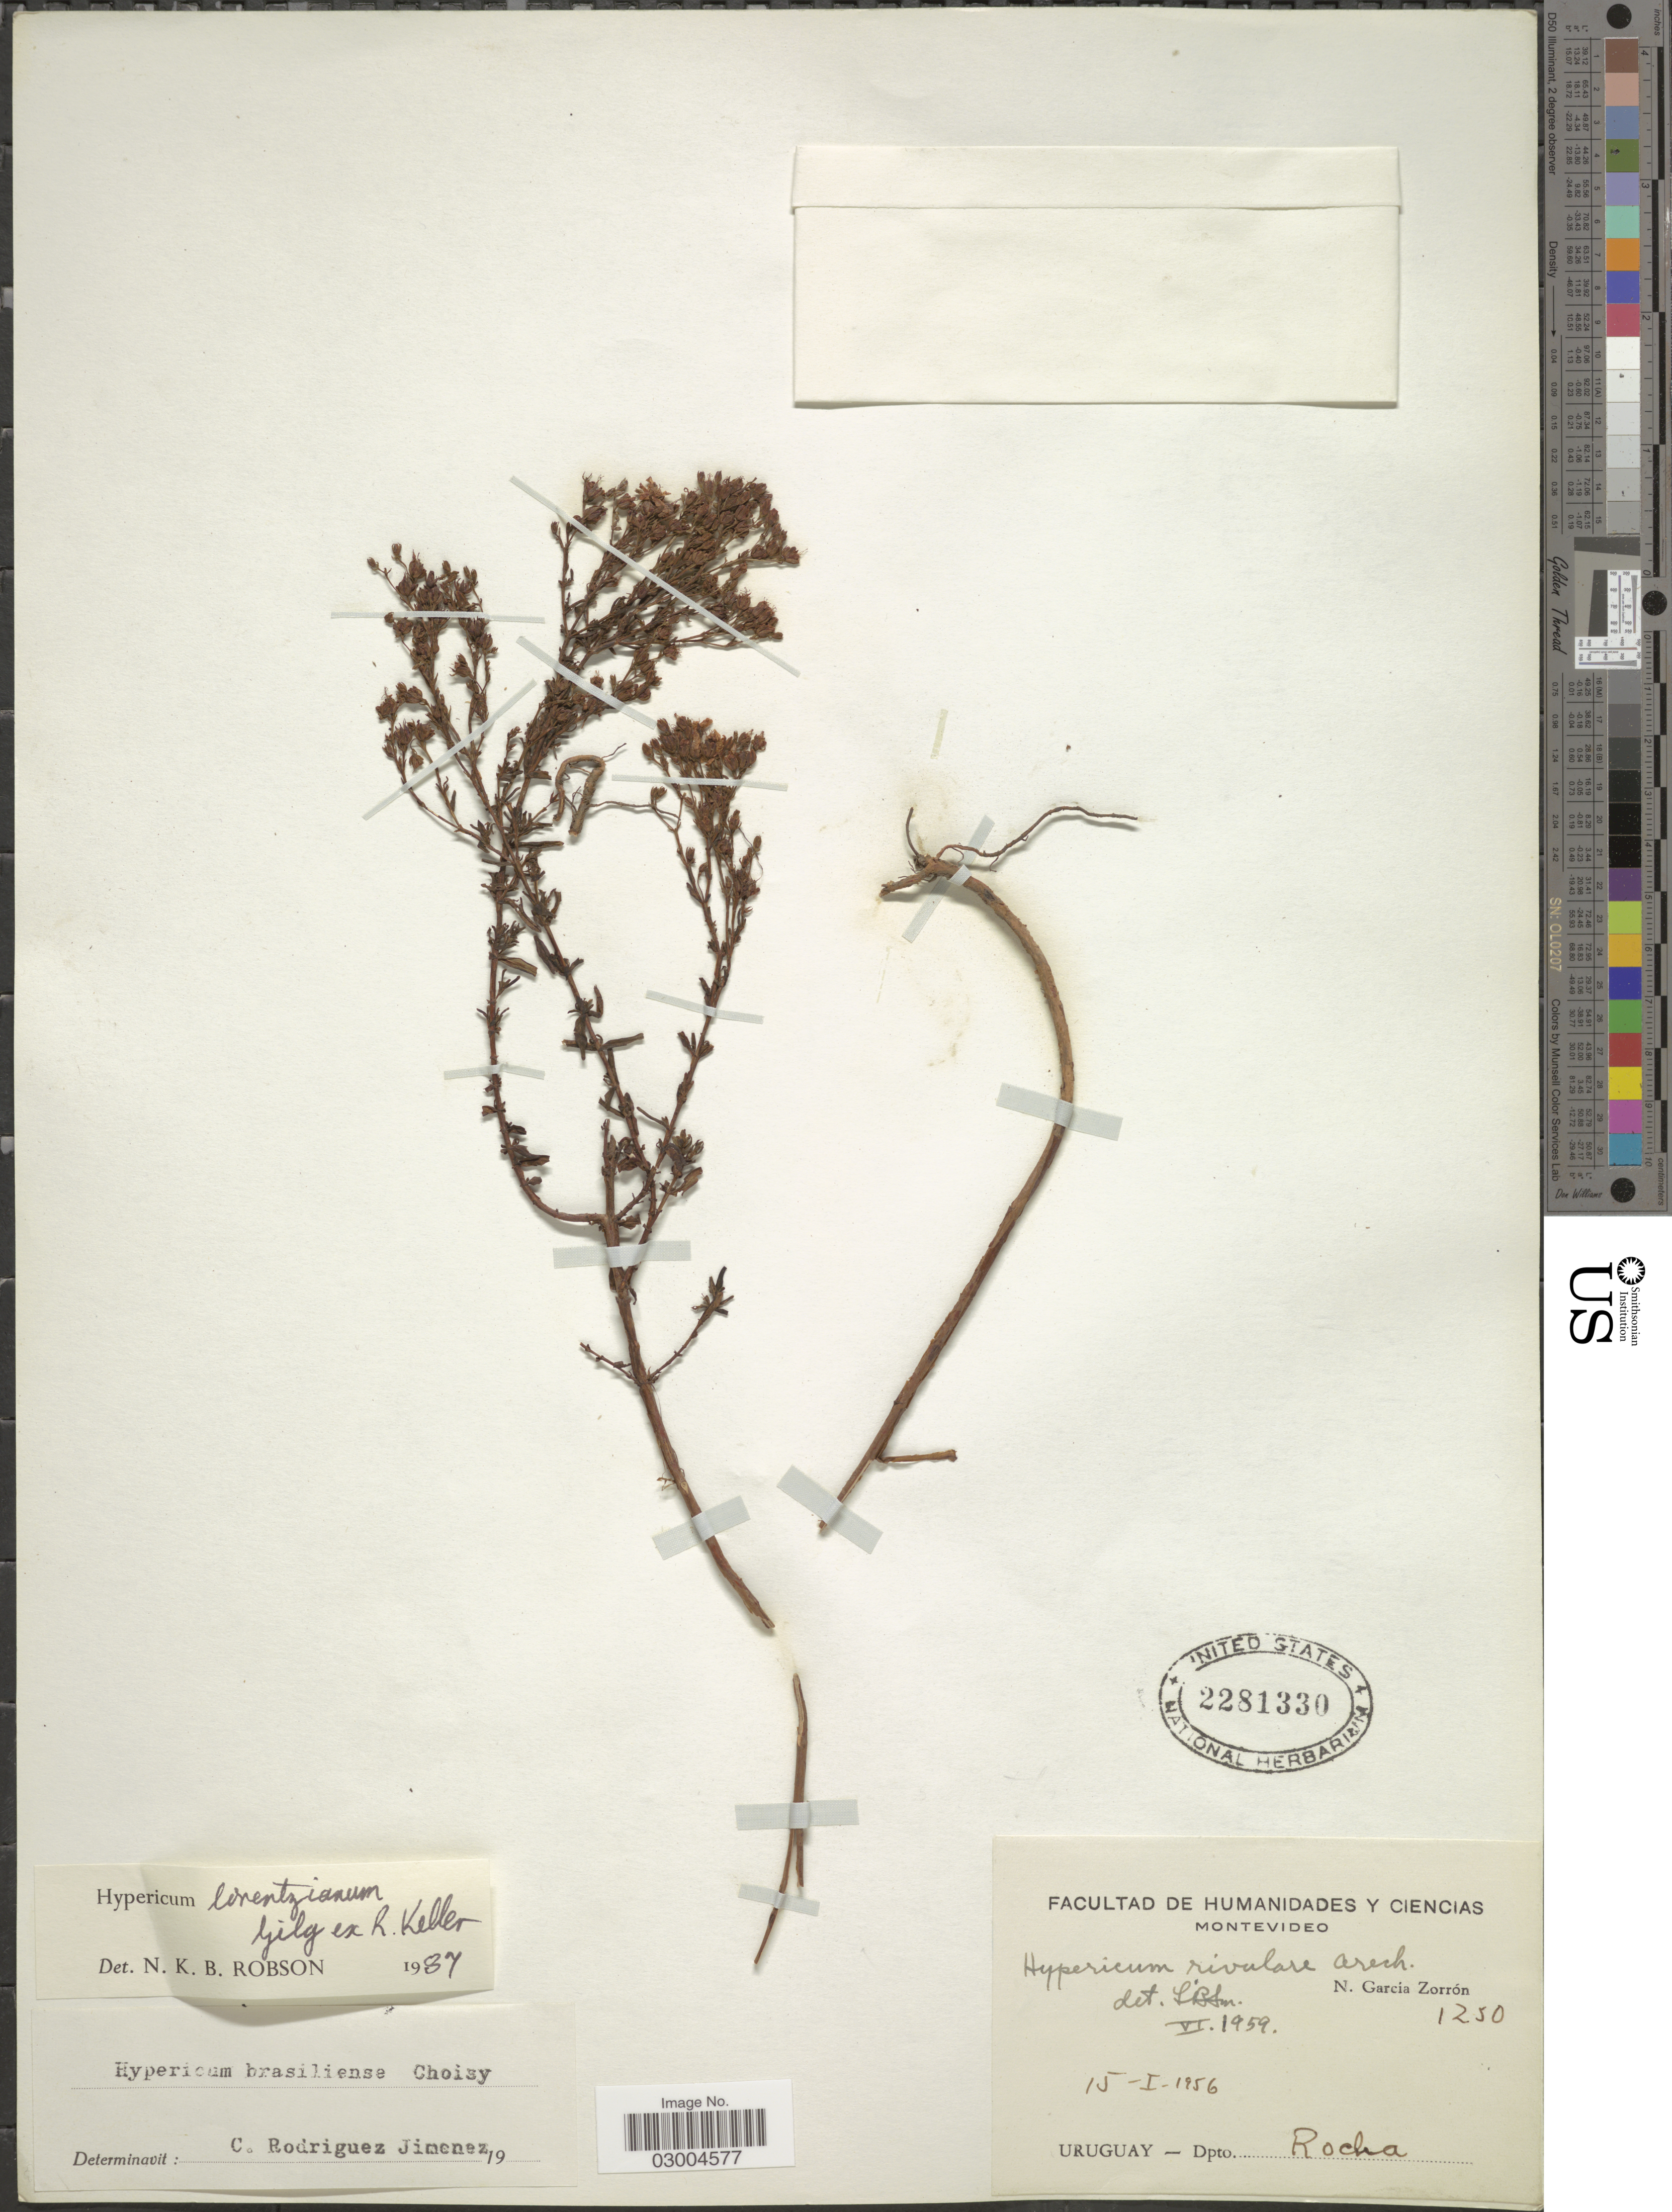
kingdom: Plantae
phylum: Tracheophyta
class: Magnoliopsida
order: Malpighiales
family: Hypericaceae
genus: Hypericum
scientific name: Hypericum lorentzianum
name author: Gilg ex R. Keller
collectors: N. Garcia Zorron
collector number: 1250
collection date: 1956-01-15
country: Uruguay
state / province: Rocha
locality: Dpto. Rocha.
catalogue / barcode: US 2281330